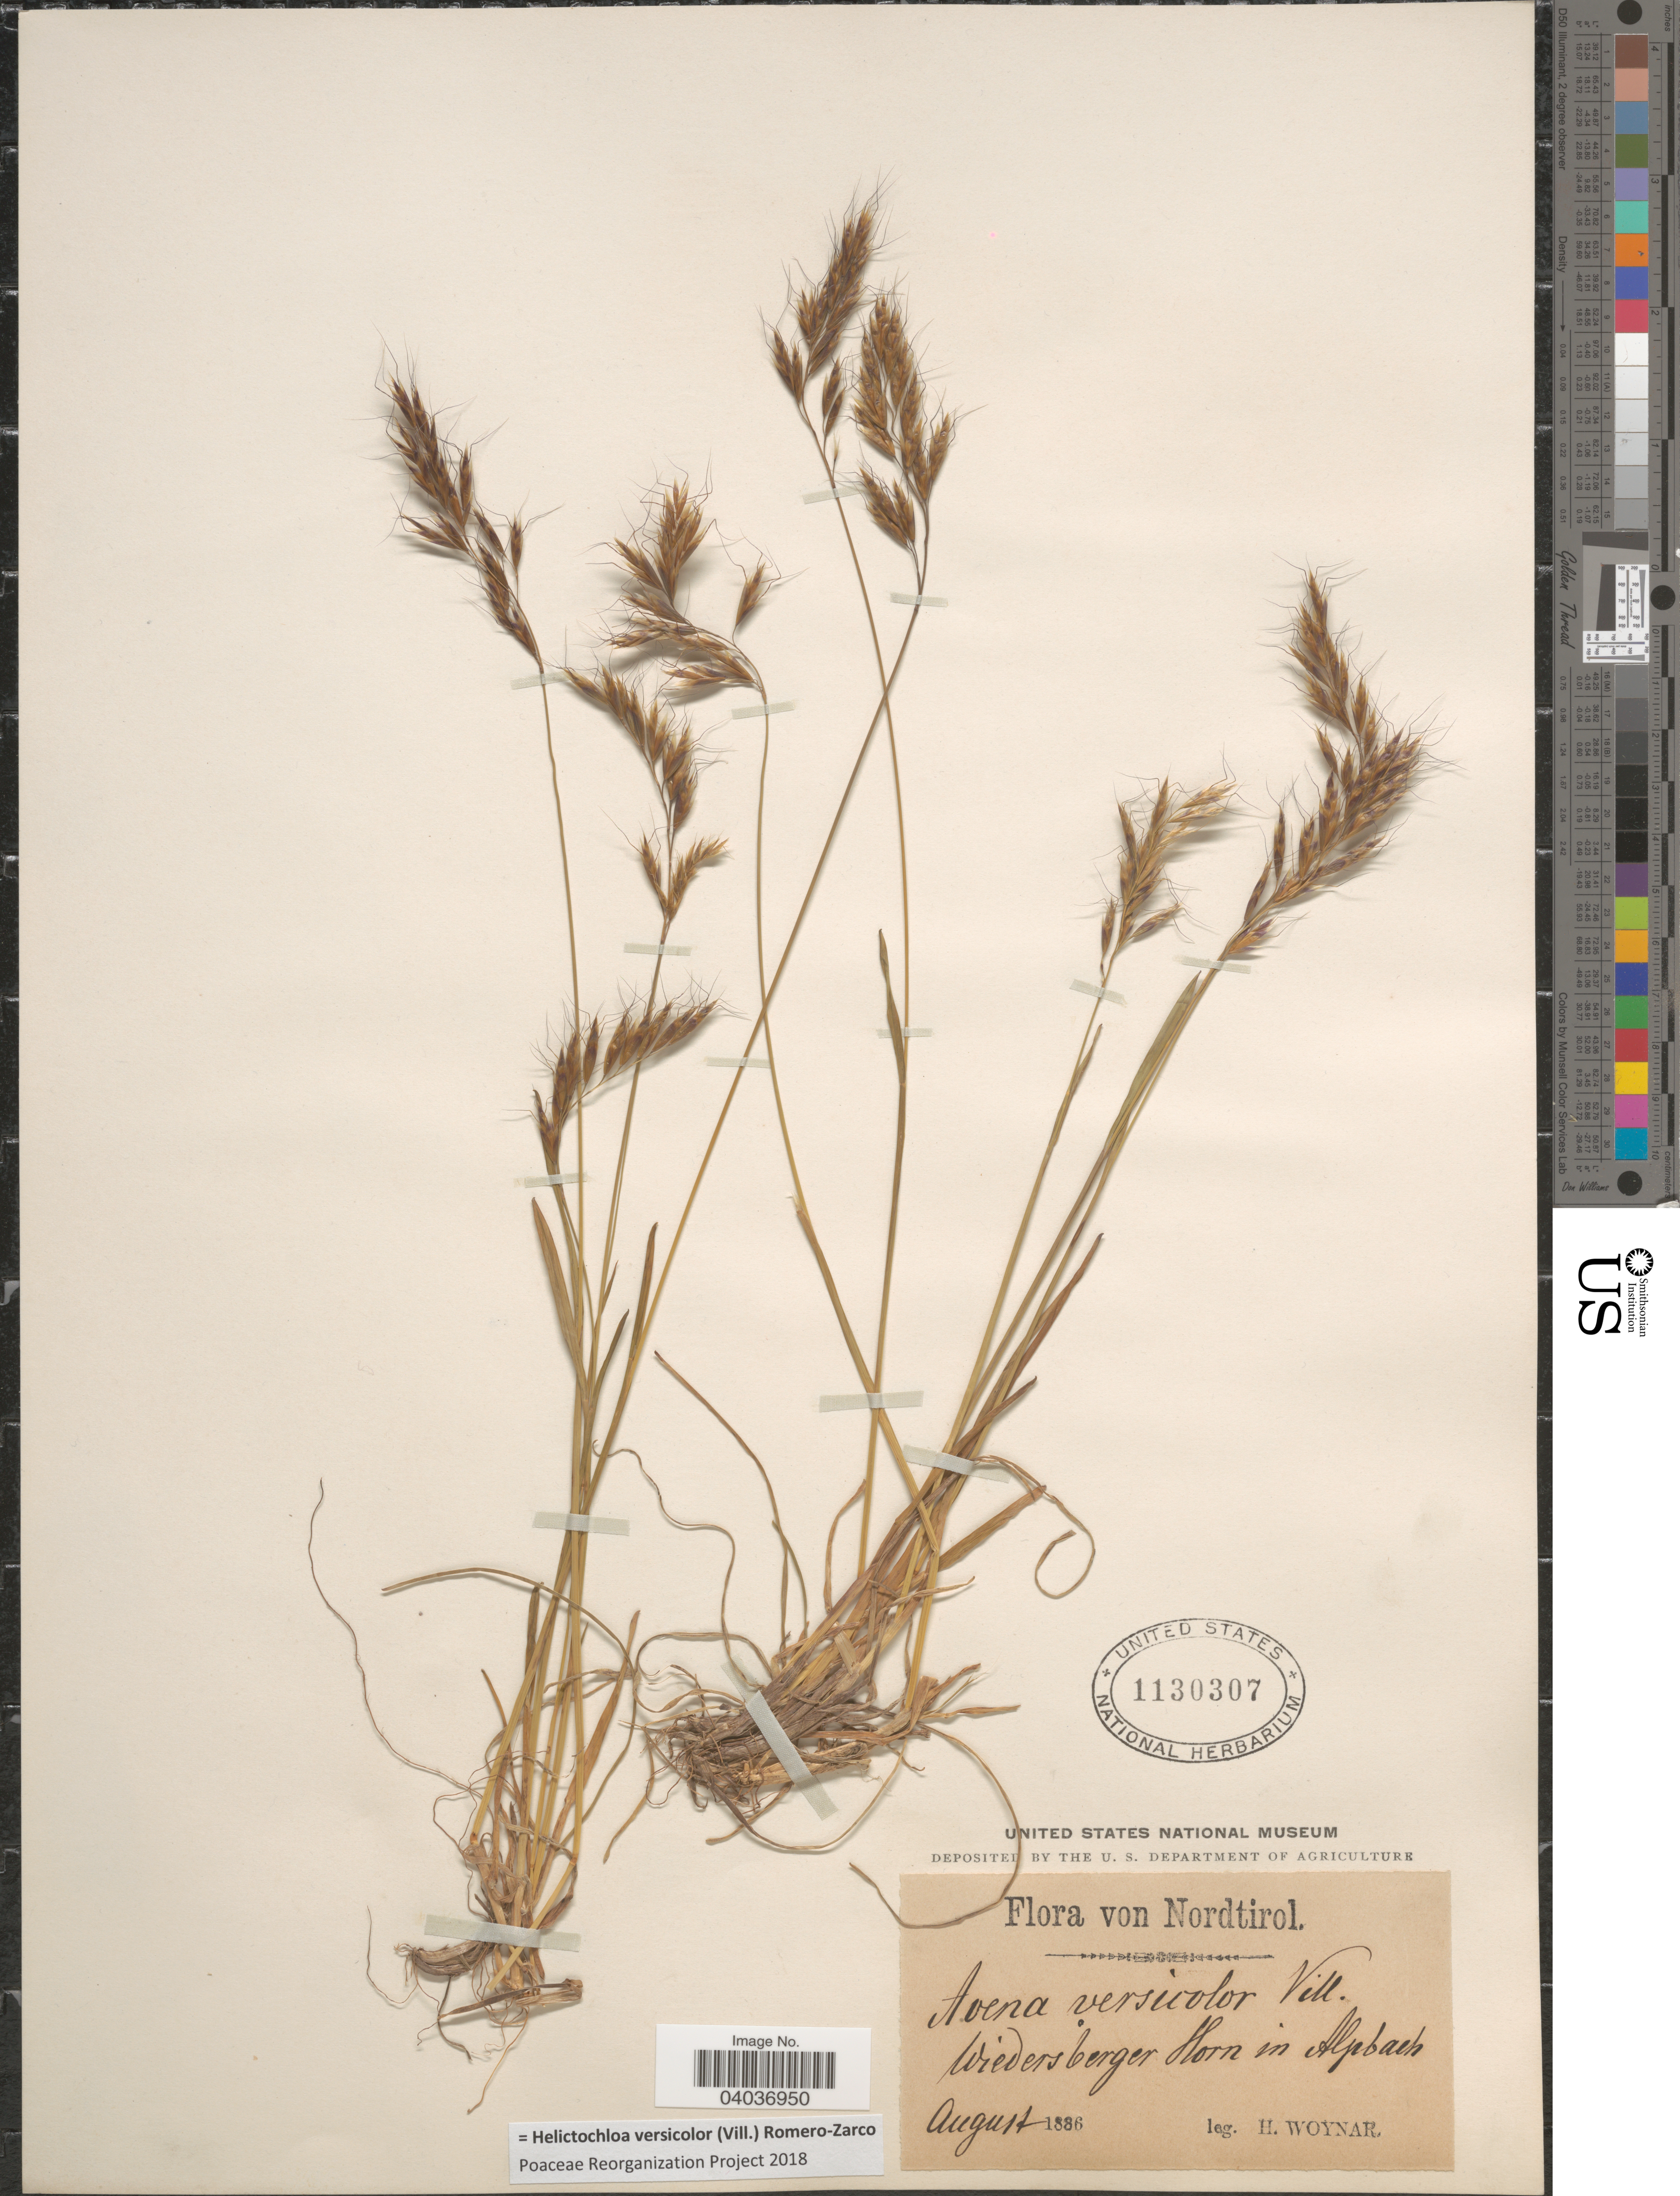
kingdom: Plantae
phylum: Tracheophyta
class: Liliopsida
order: Poales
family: Poaceae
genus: Helictochloa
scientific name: Helictochloa versicolor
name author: (Vill.) Romero Zarco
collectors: H. Woynar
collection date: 1886-08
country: Austria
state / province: Tirol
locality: Nordtirol. Widersberger Horn in Alpbach.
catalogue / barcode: US 1130307